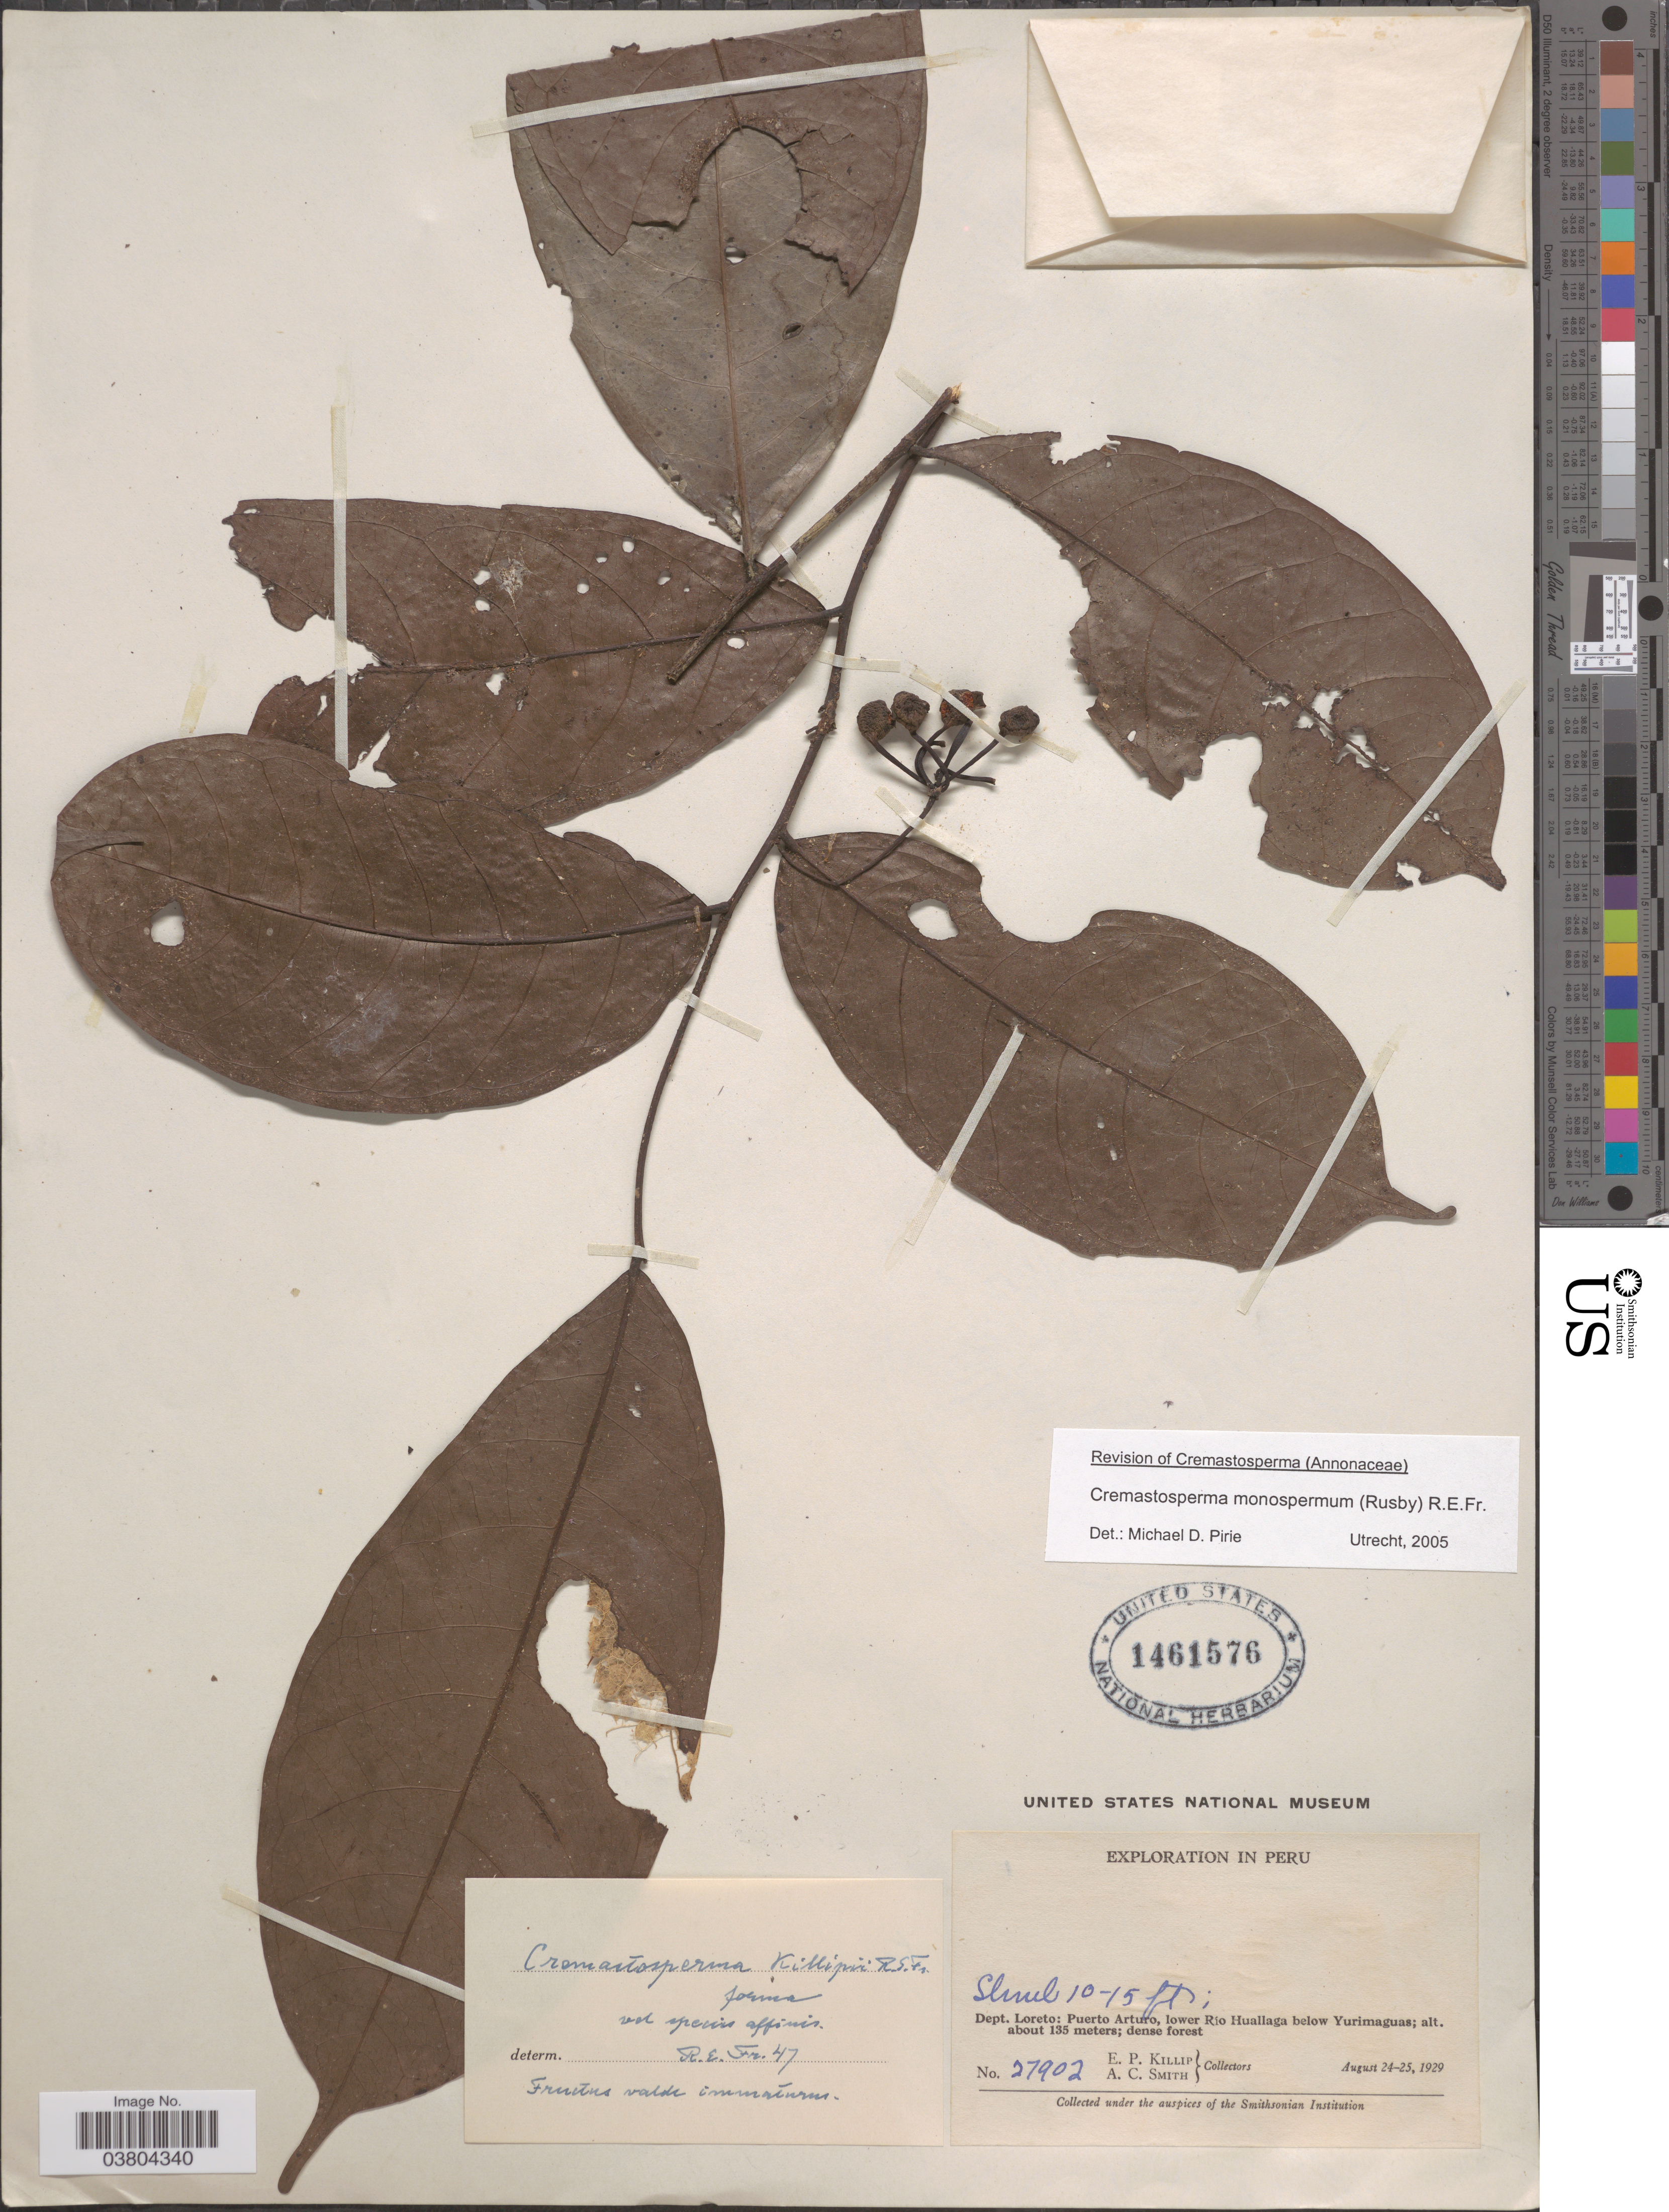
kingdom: Plantae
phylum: Tracheophyta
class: Magnoliopsida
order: Magnoliales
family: Annonaceae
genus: Cremastosperma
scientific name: Cremastosperma monospermum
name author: (Rusby) R.E. Fr.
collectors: E. P. Killip & A. C. Smith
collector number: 27902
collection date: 1929-08-24/1929-08-25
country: Peru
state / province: Loreto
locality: Dept. Loreto: Puerto Arturo, lower Río Huallaga below Yurimaguas.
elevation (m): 135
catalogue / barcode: US 1461576